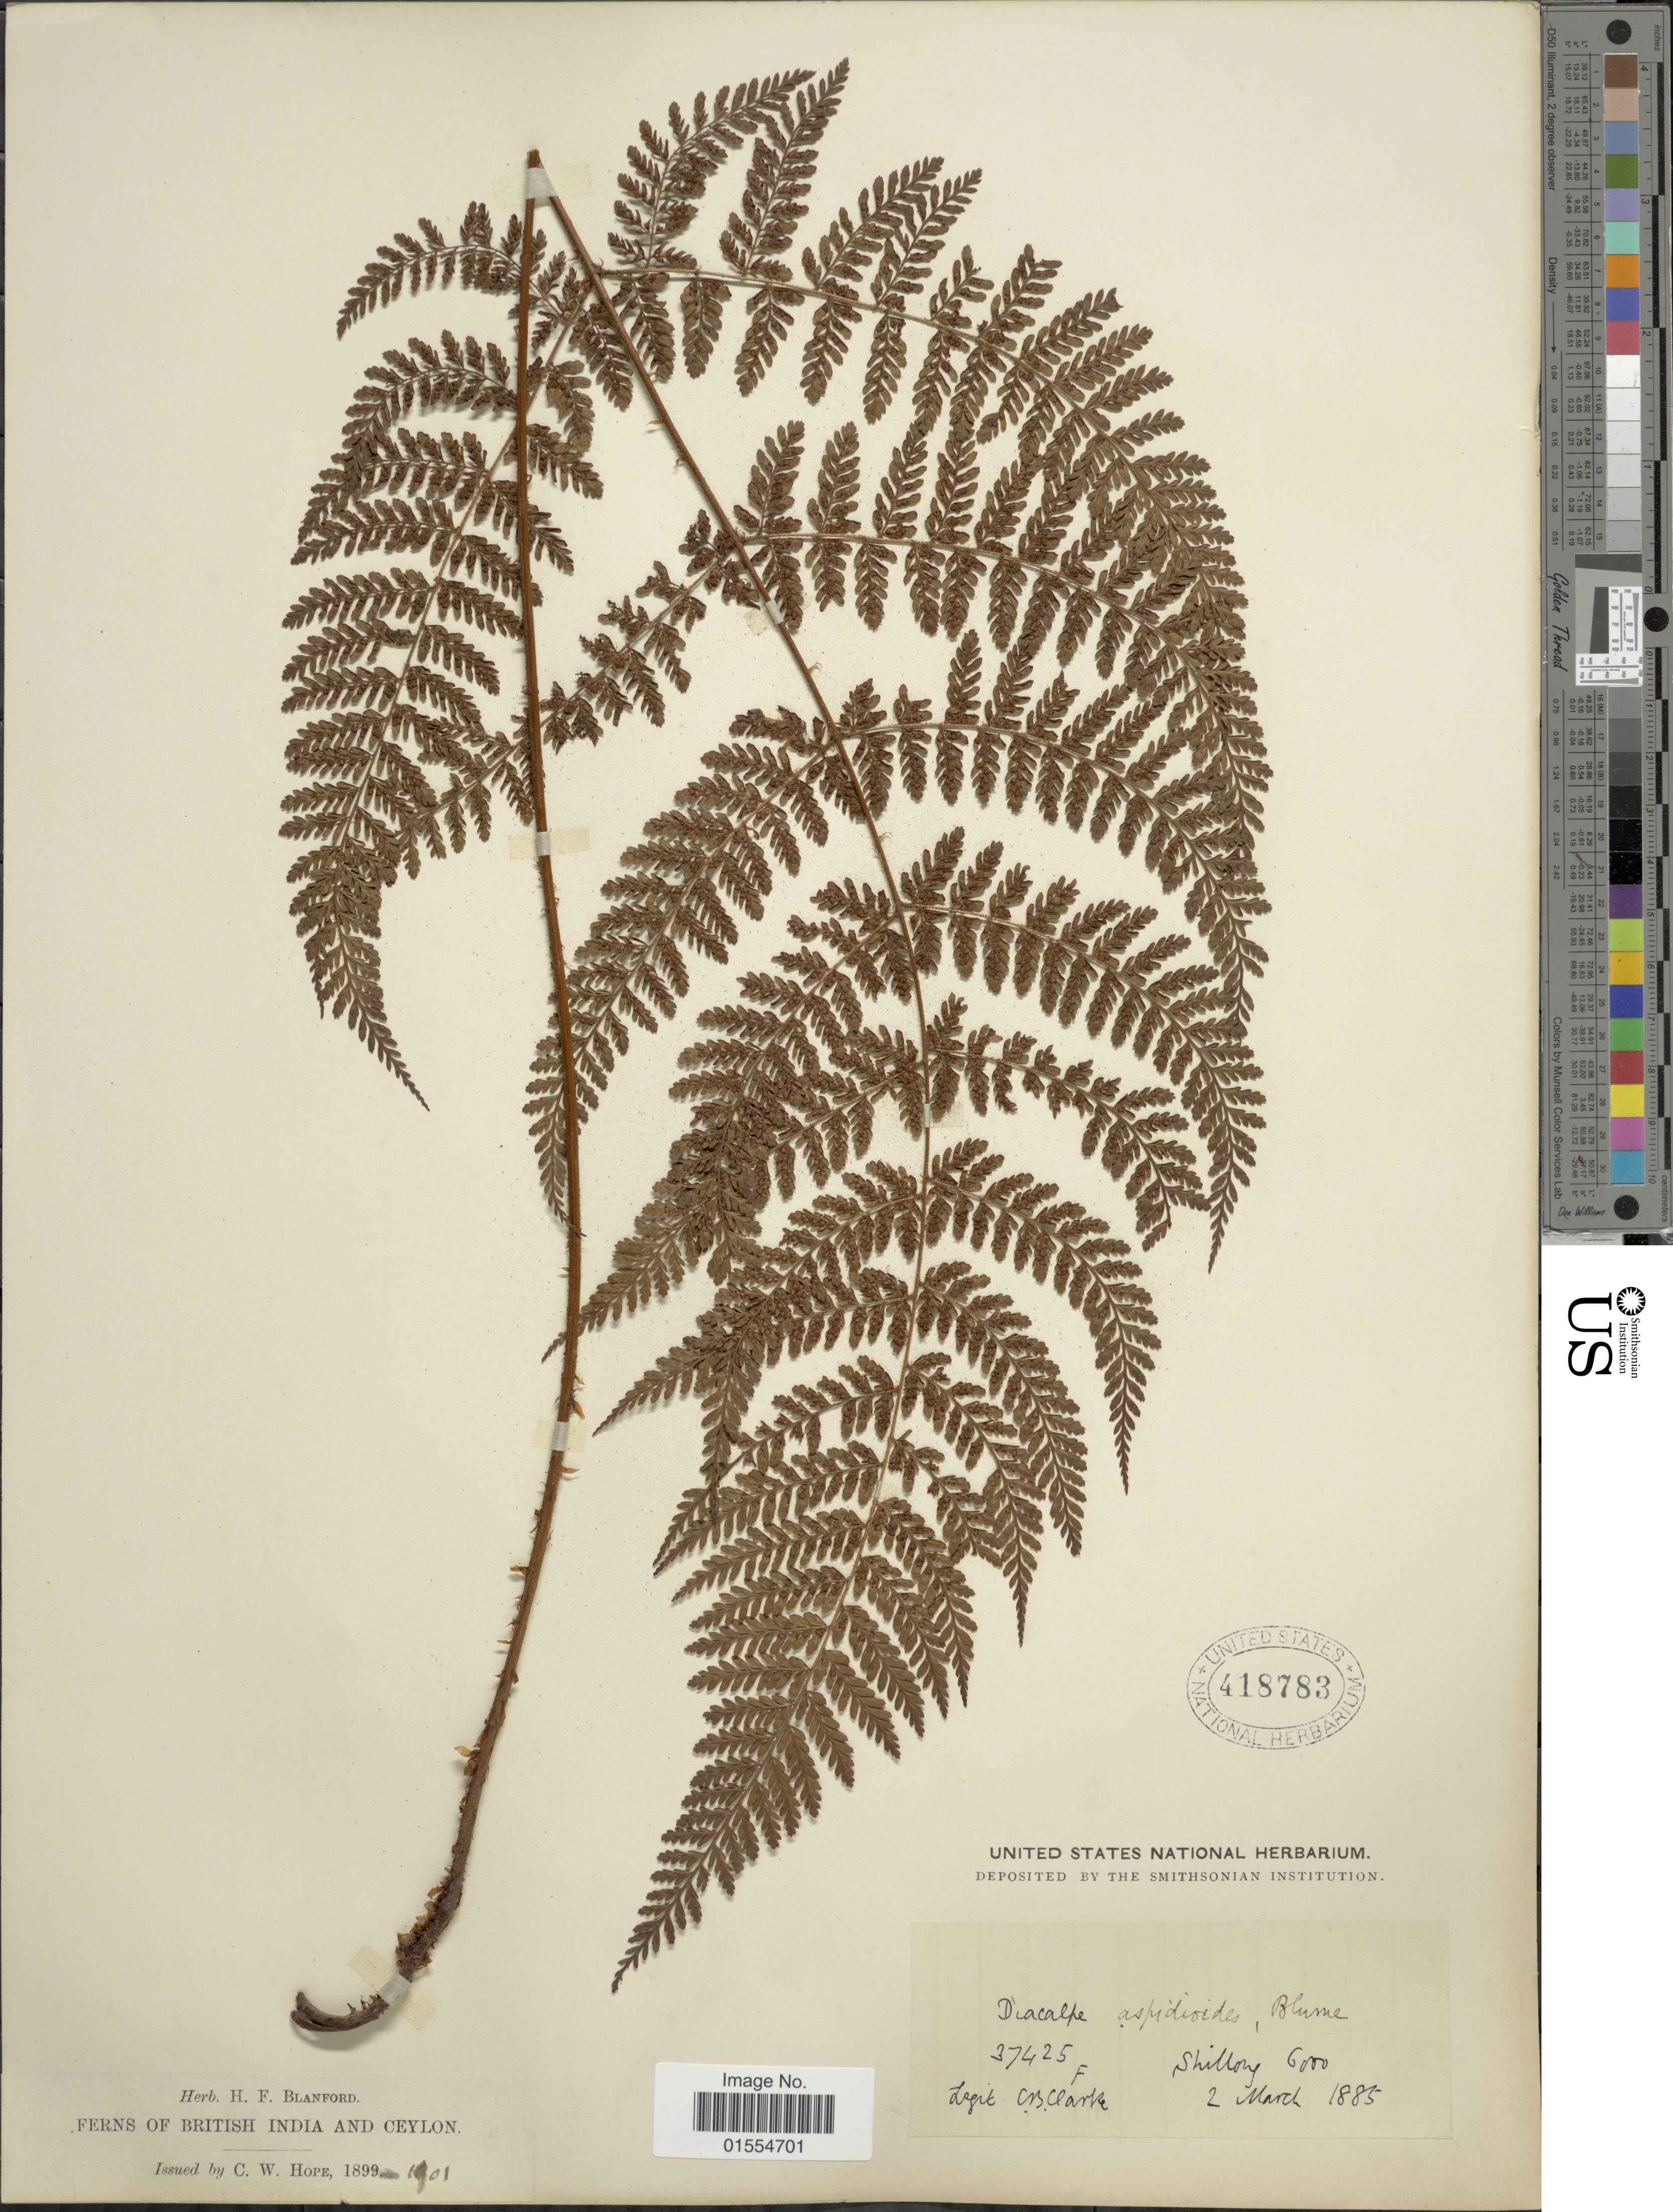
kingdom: Plantae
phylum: Tracheophyta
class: Polypodiopsida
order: Polypodiales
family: Dryopteridaceae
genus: Dryopteris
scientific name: Dryopteris pseudocaenopteris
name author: (Kunze) Li Bing Zhang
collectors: C. B. Clarke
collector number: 37425F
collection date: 1885-03-02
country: India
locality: British India and Ceylon, Shillorng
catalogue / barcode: US 418783